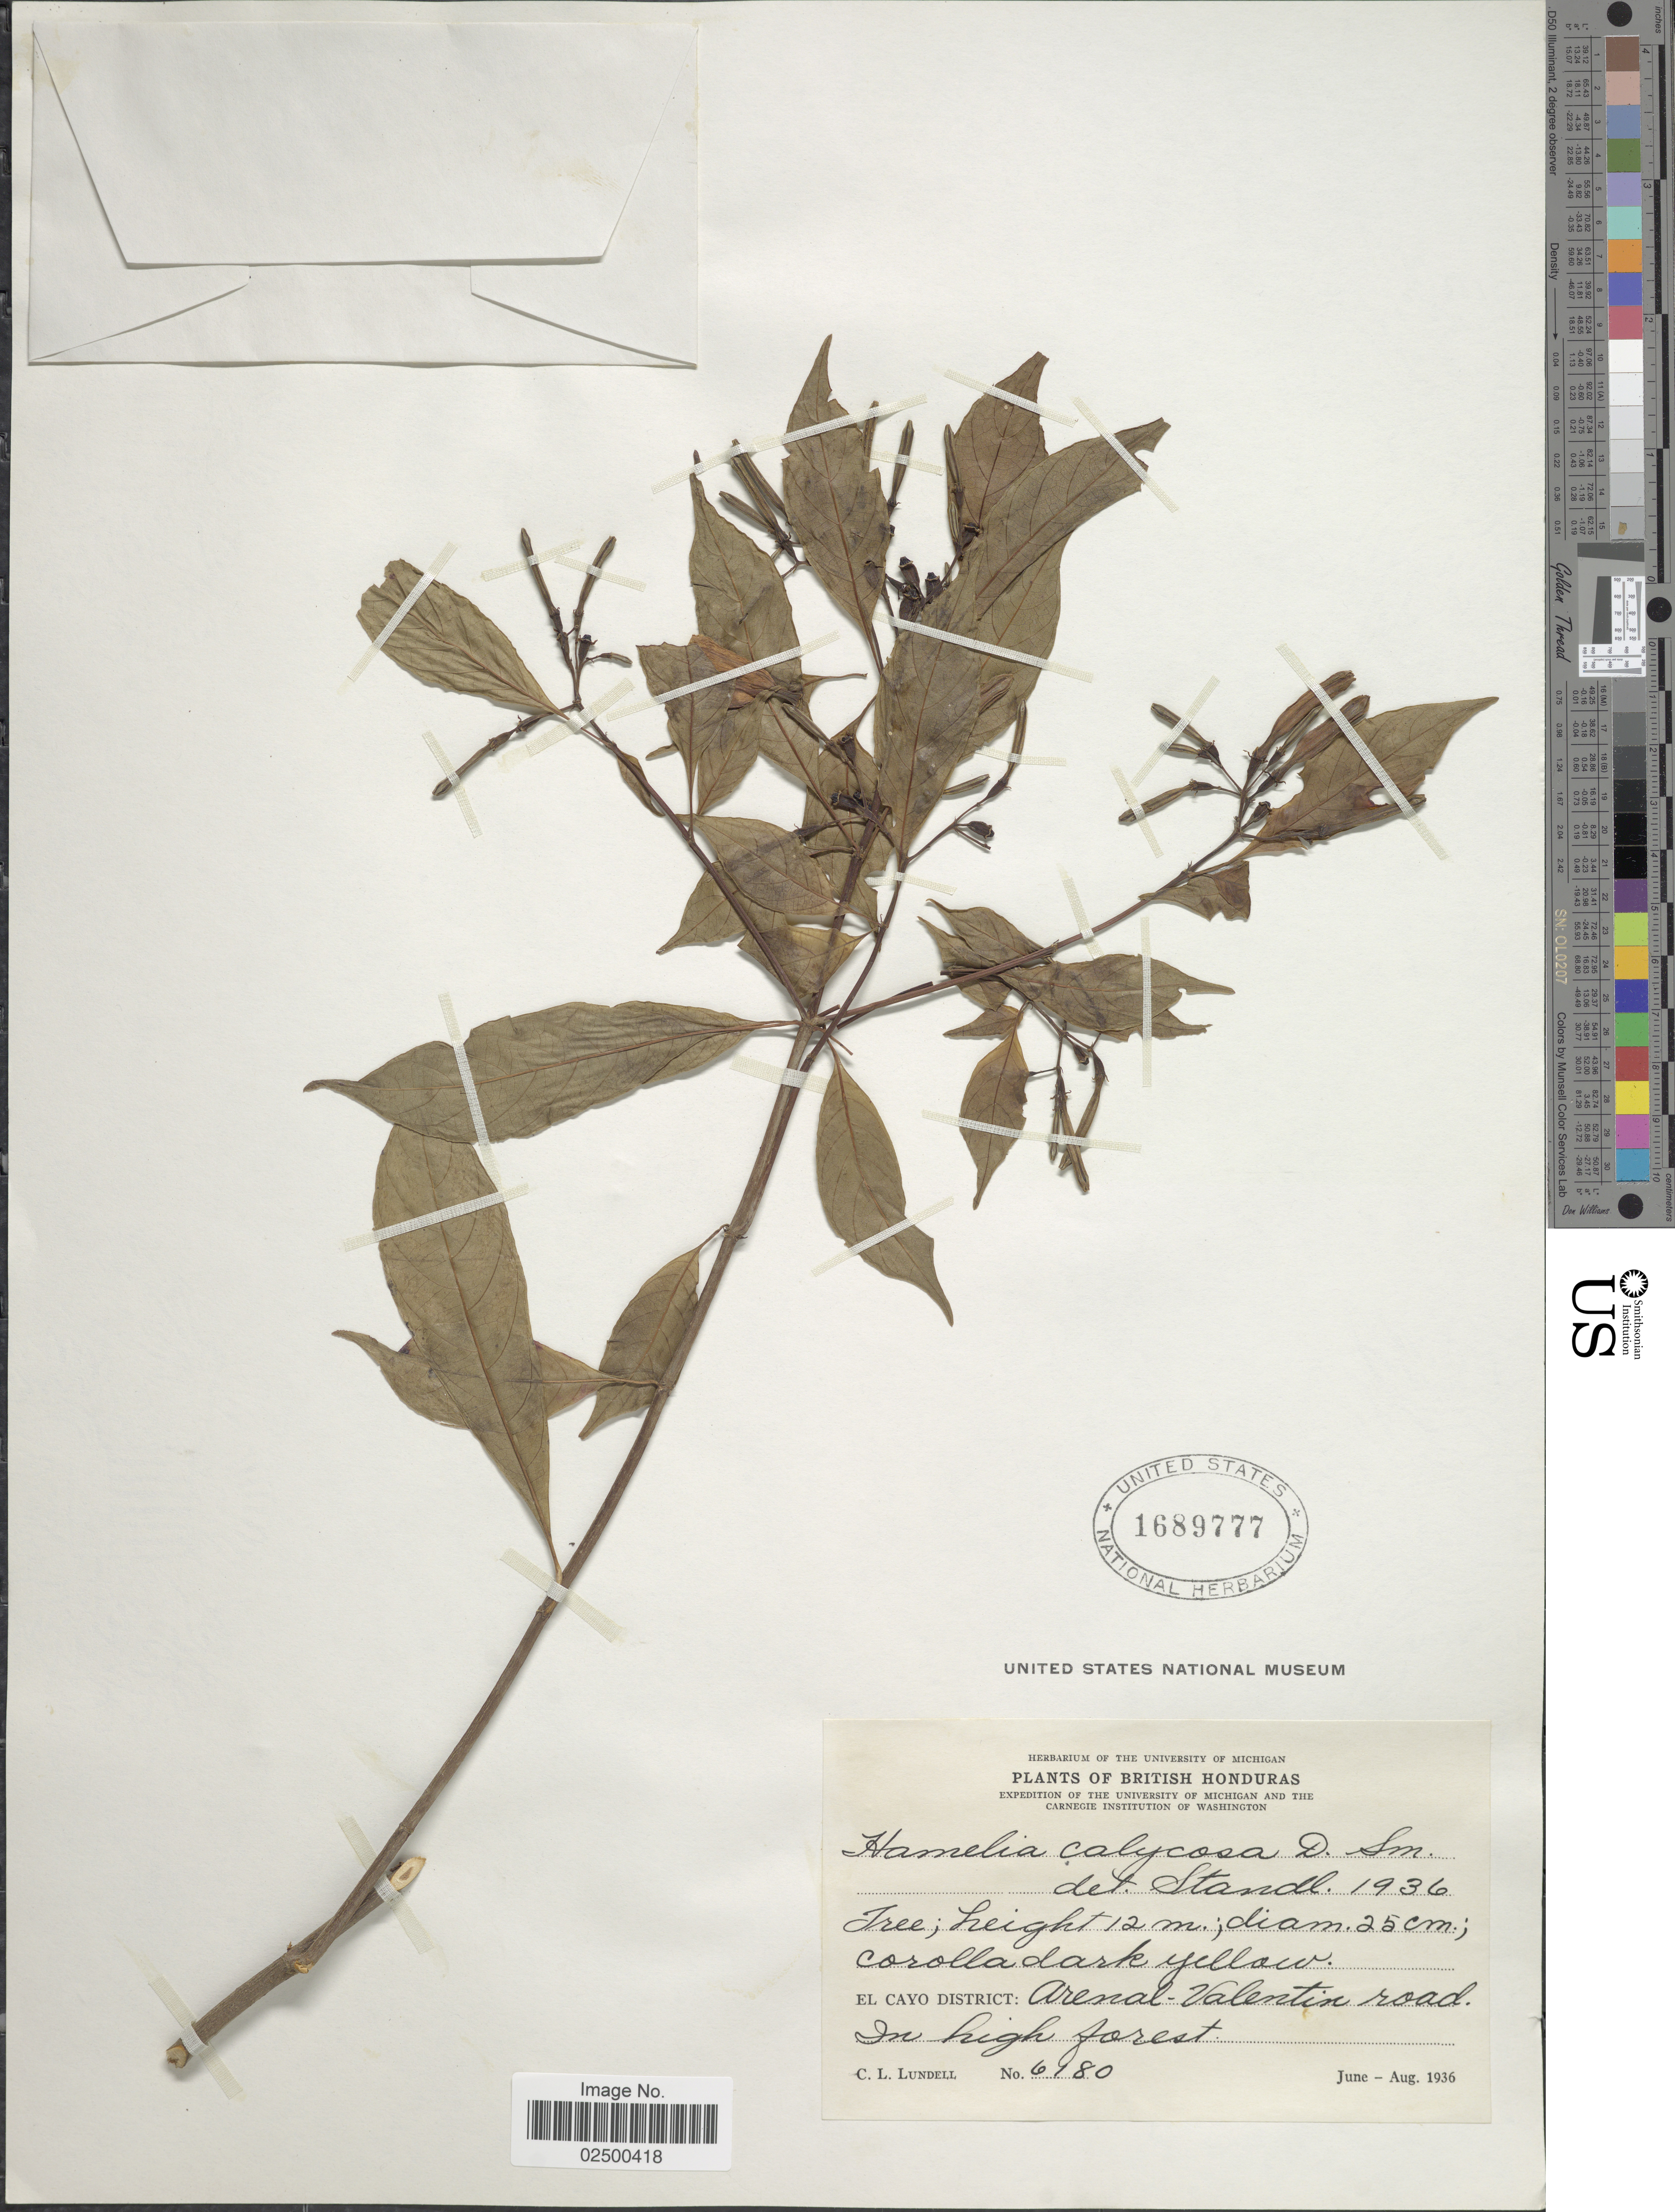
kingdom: Plantae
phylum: Tracheophyta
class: Magnoliopsida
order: Gentianales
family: Rubiaceae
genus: Hamelia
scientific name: Hamelia calycosa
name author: Donn. Sm.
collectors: C. L. Lundell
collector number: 6180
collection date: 1936-06/1936-08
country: Belize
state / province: Cayo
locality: Britosh Honduras, El Cayo District: Arenal - Valentin road, in high forest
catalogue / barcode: US 1689777